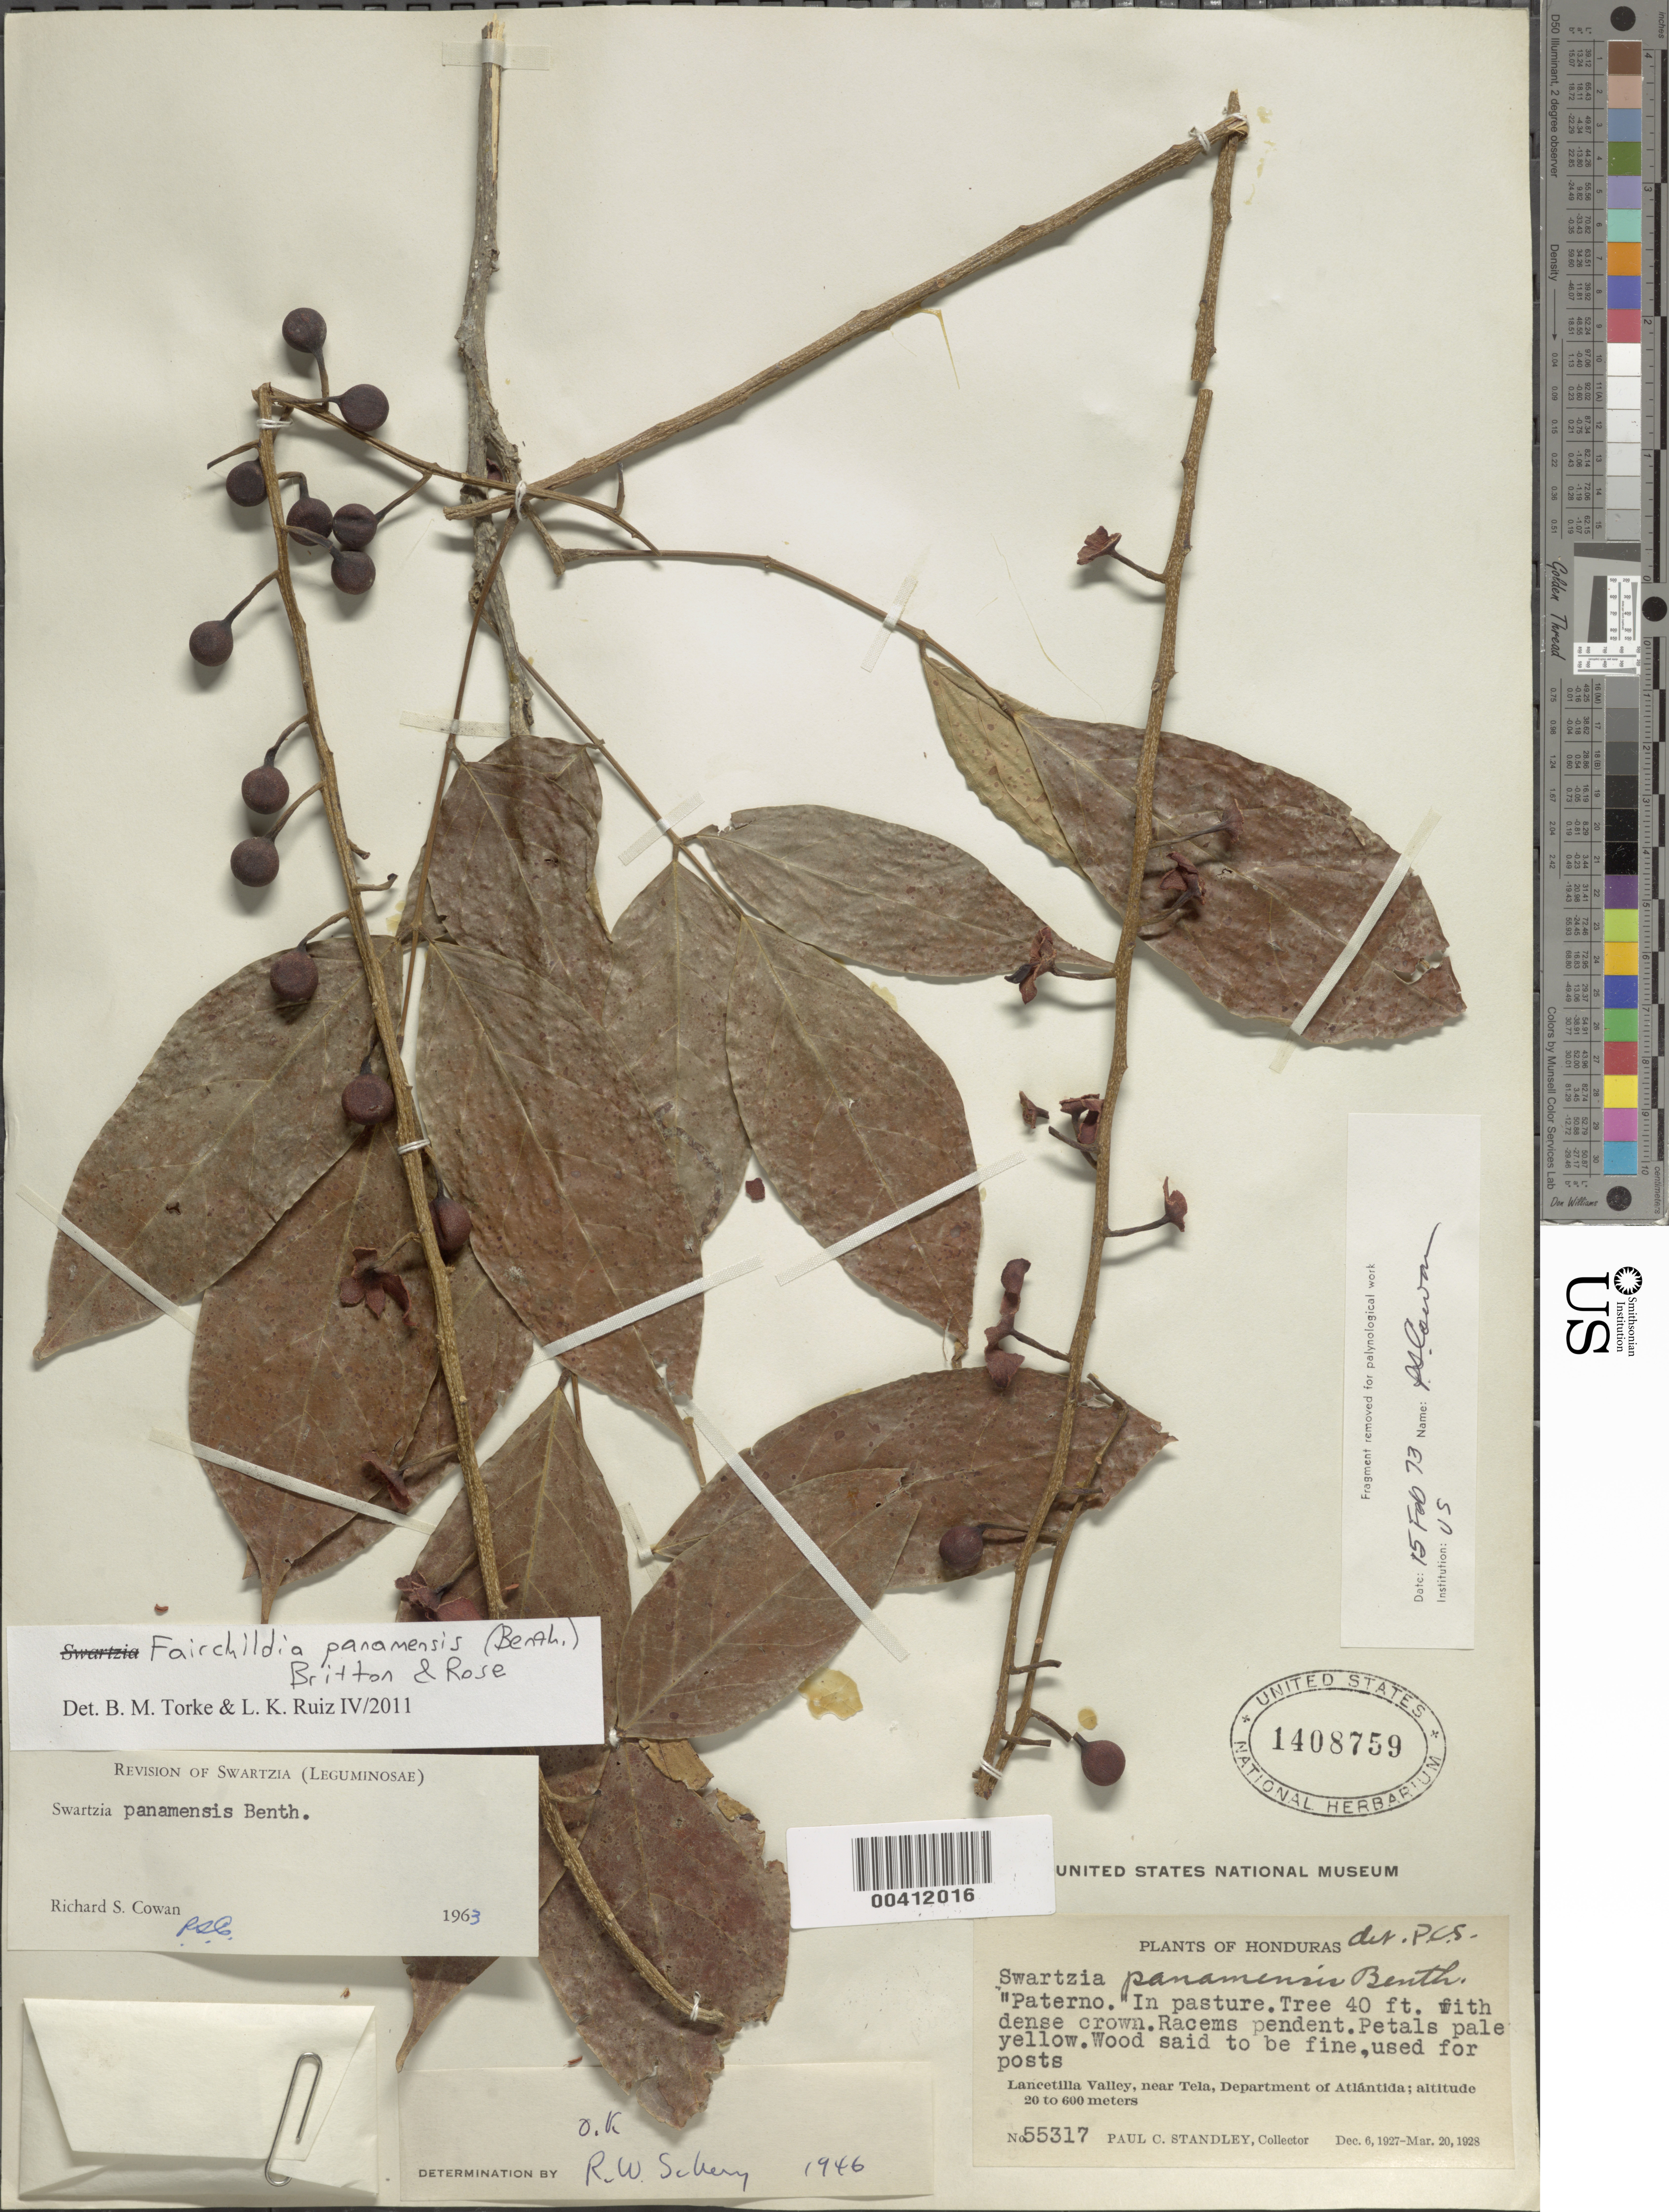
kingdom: Plantae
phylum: Tracheophyta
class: Magnoliopsida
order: Fabales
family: Fabaceae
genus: Fairchildia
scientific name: Fairchildia panamensis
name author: (Benth.) Britton & Rose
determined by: Torke, B. M.; Ruiz, L. K.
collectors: P. C. Standley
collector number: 55317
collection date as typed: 06 Dec 1927 to 20 Mar 1928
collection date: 1927-12-06/1928-03-20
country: Honduras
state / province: Atlántida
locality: Lancetilla Valley, near Tela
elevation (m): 20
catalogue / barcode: US 1408759